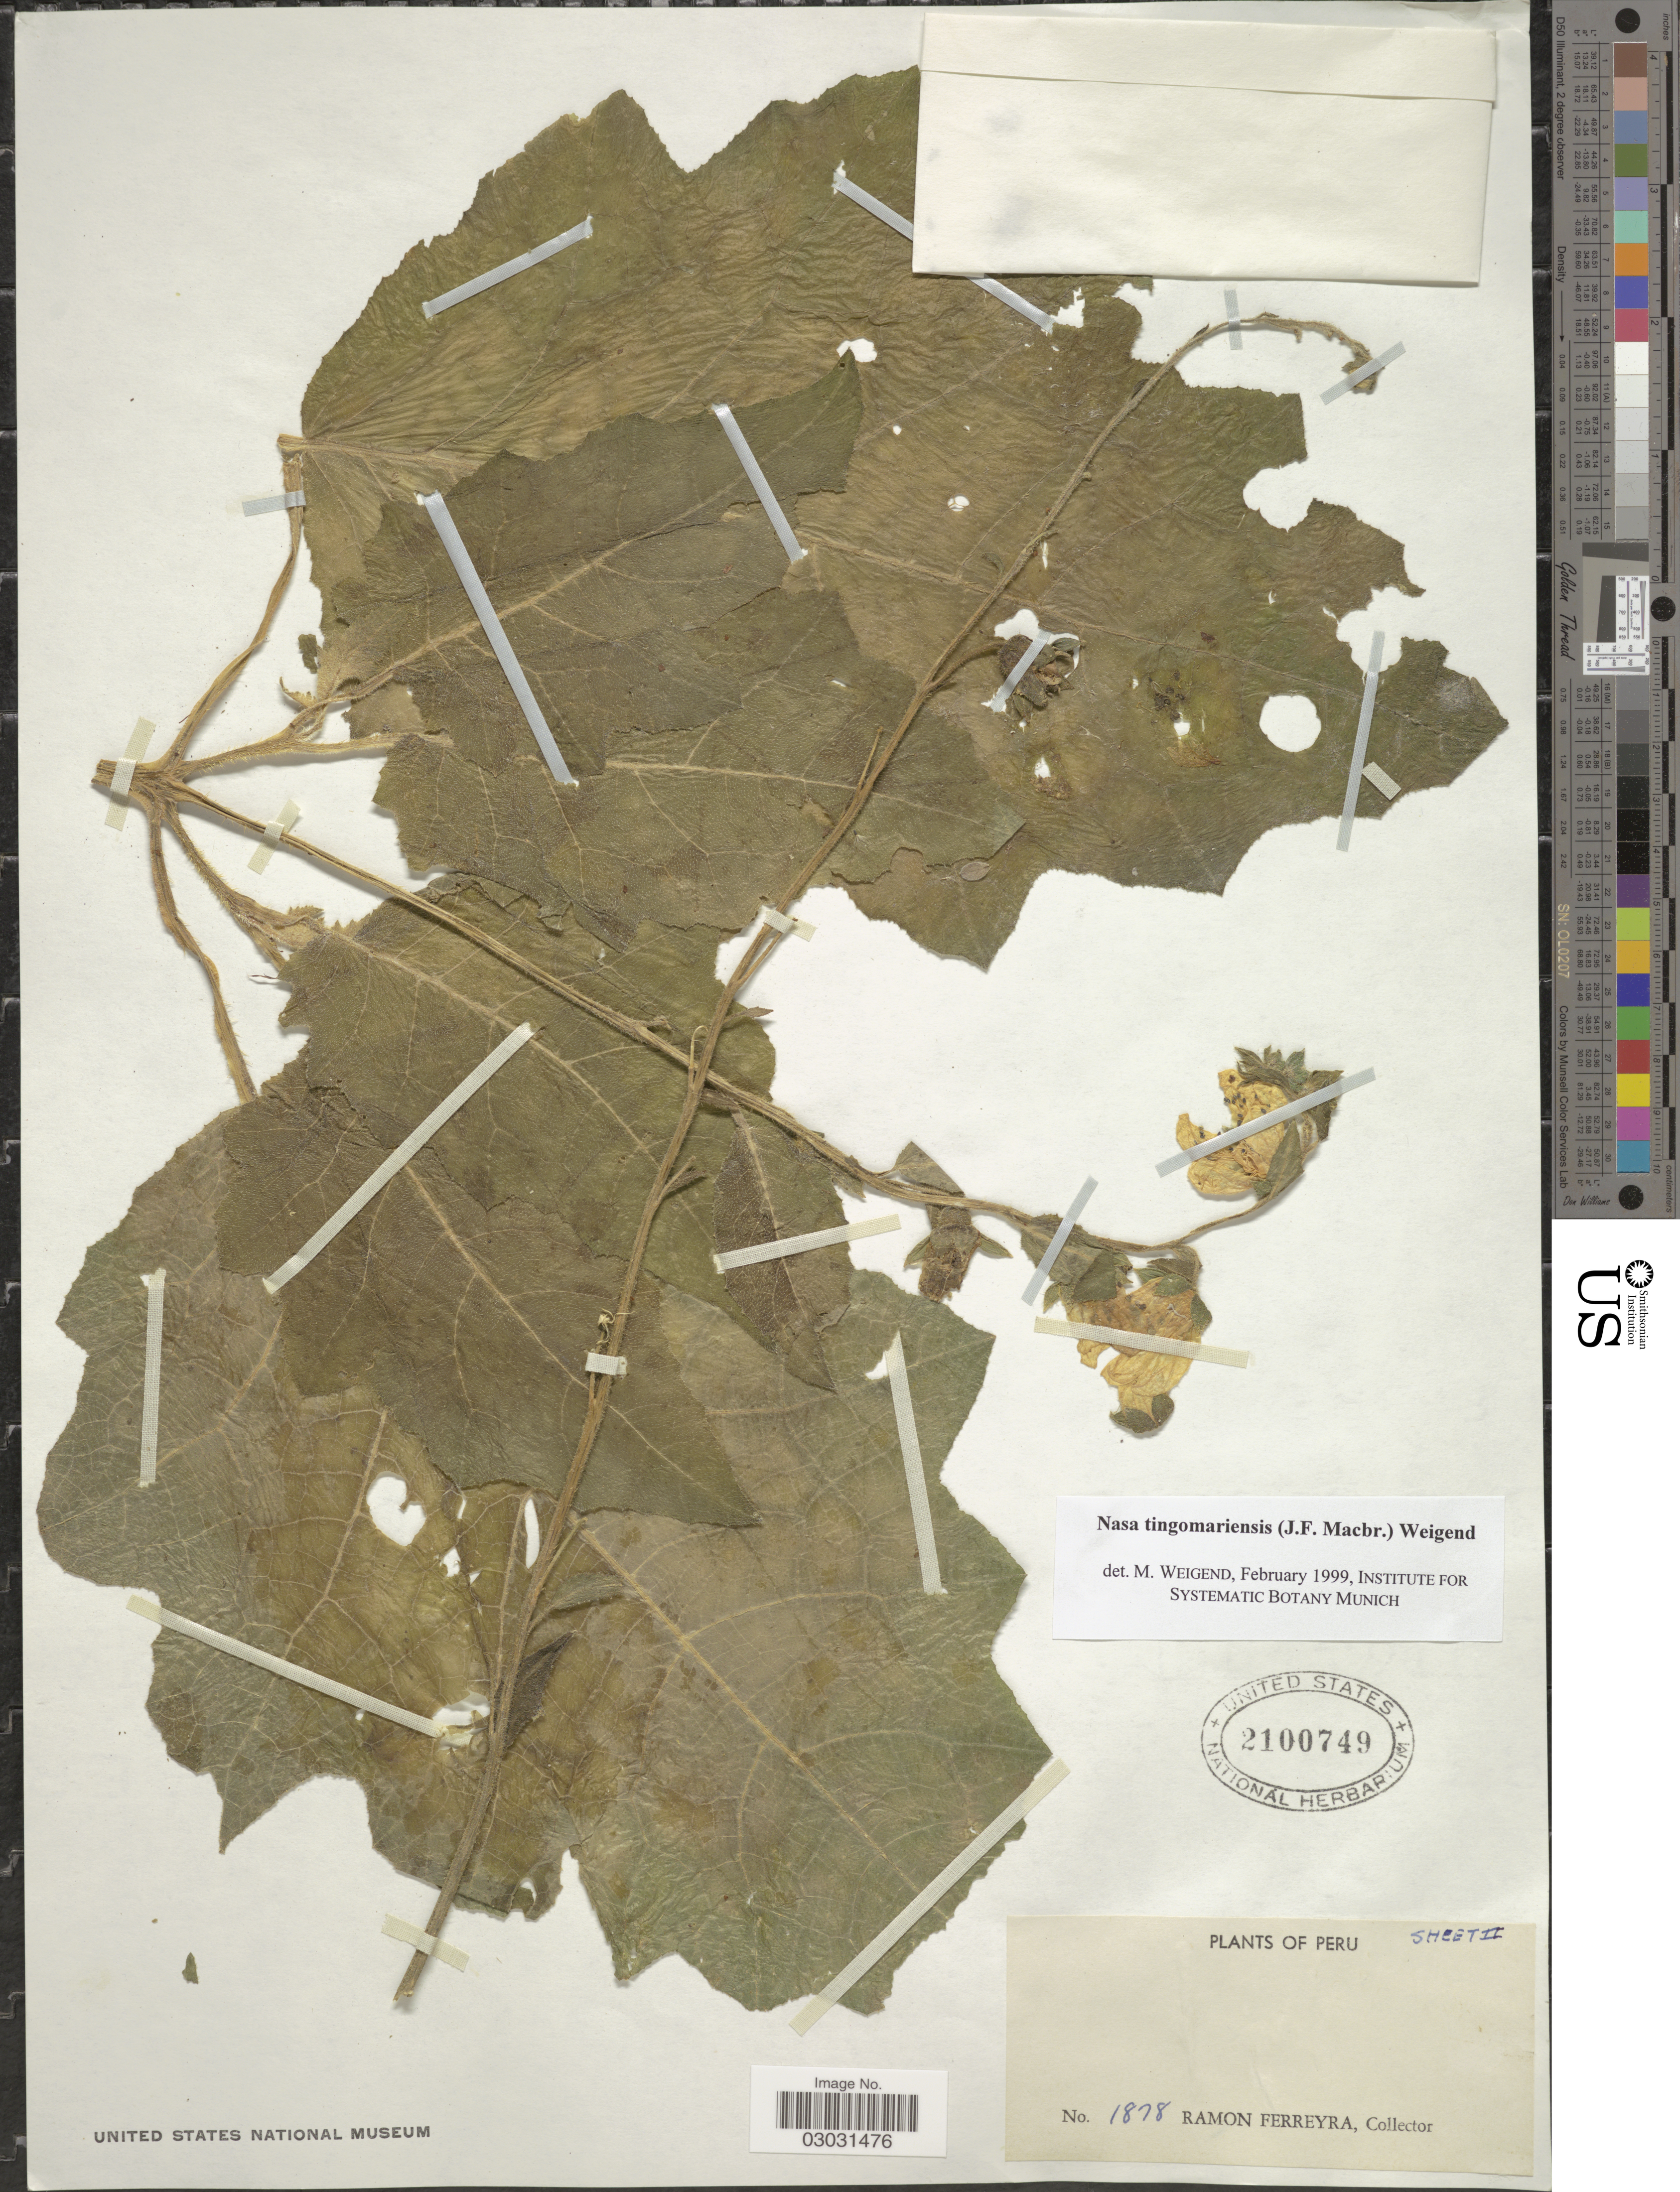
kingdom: Plantae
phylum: Tracheophyta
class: Magnoliopsida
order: Cornales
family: Loasaceae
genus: Nasa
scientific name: Nasa tingomariensis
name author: (J.F. Macbr.) Weigend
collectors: R. A. Ferreyra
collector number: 1878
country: Peru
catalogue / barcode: US 2100749